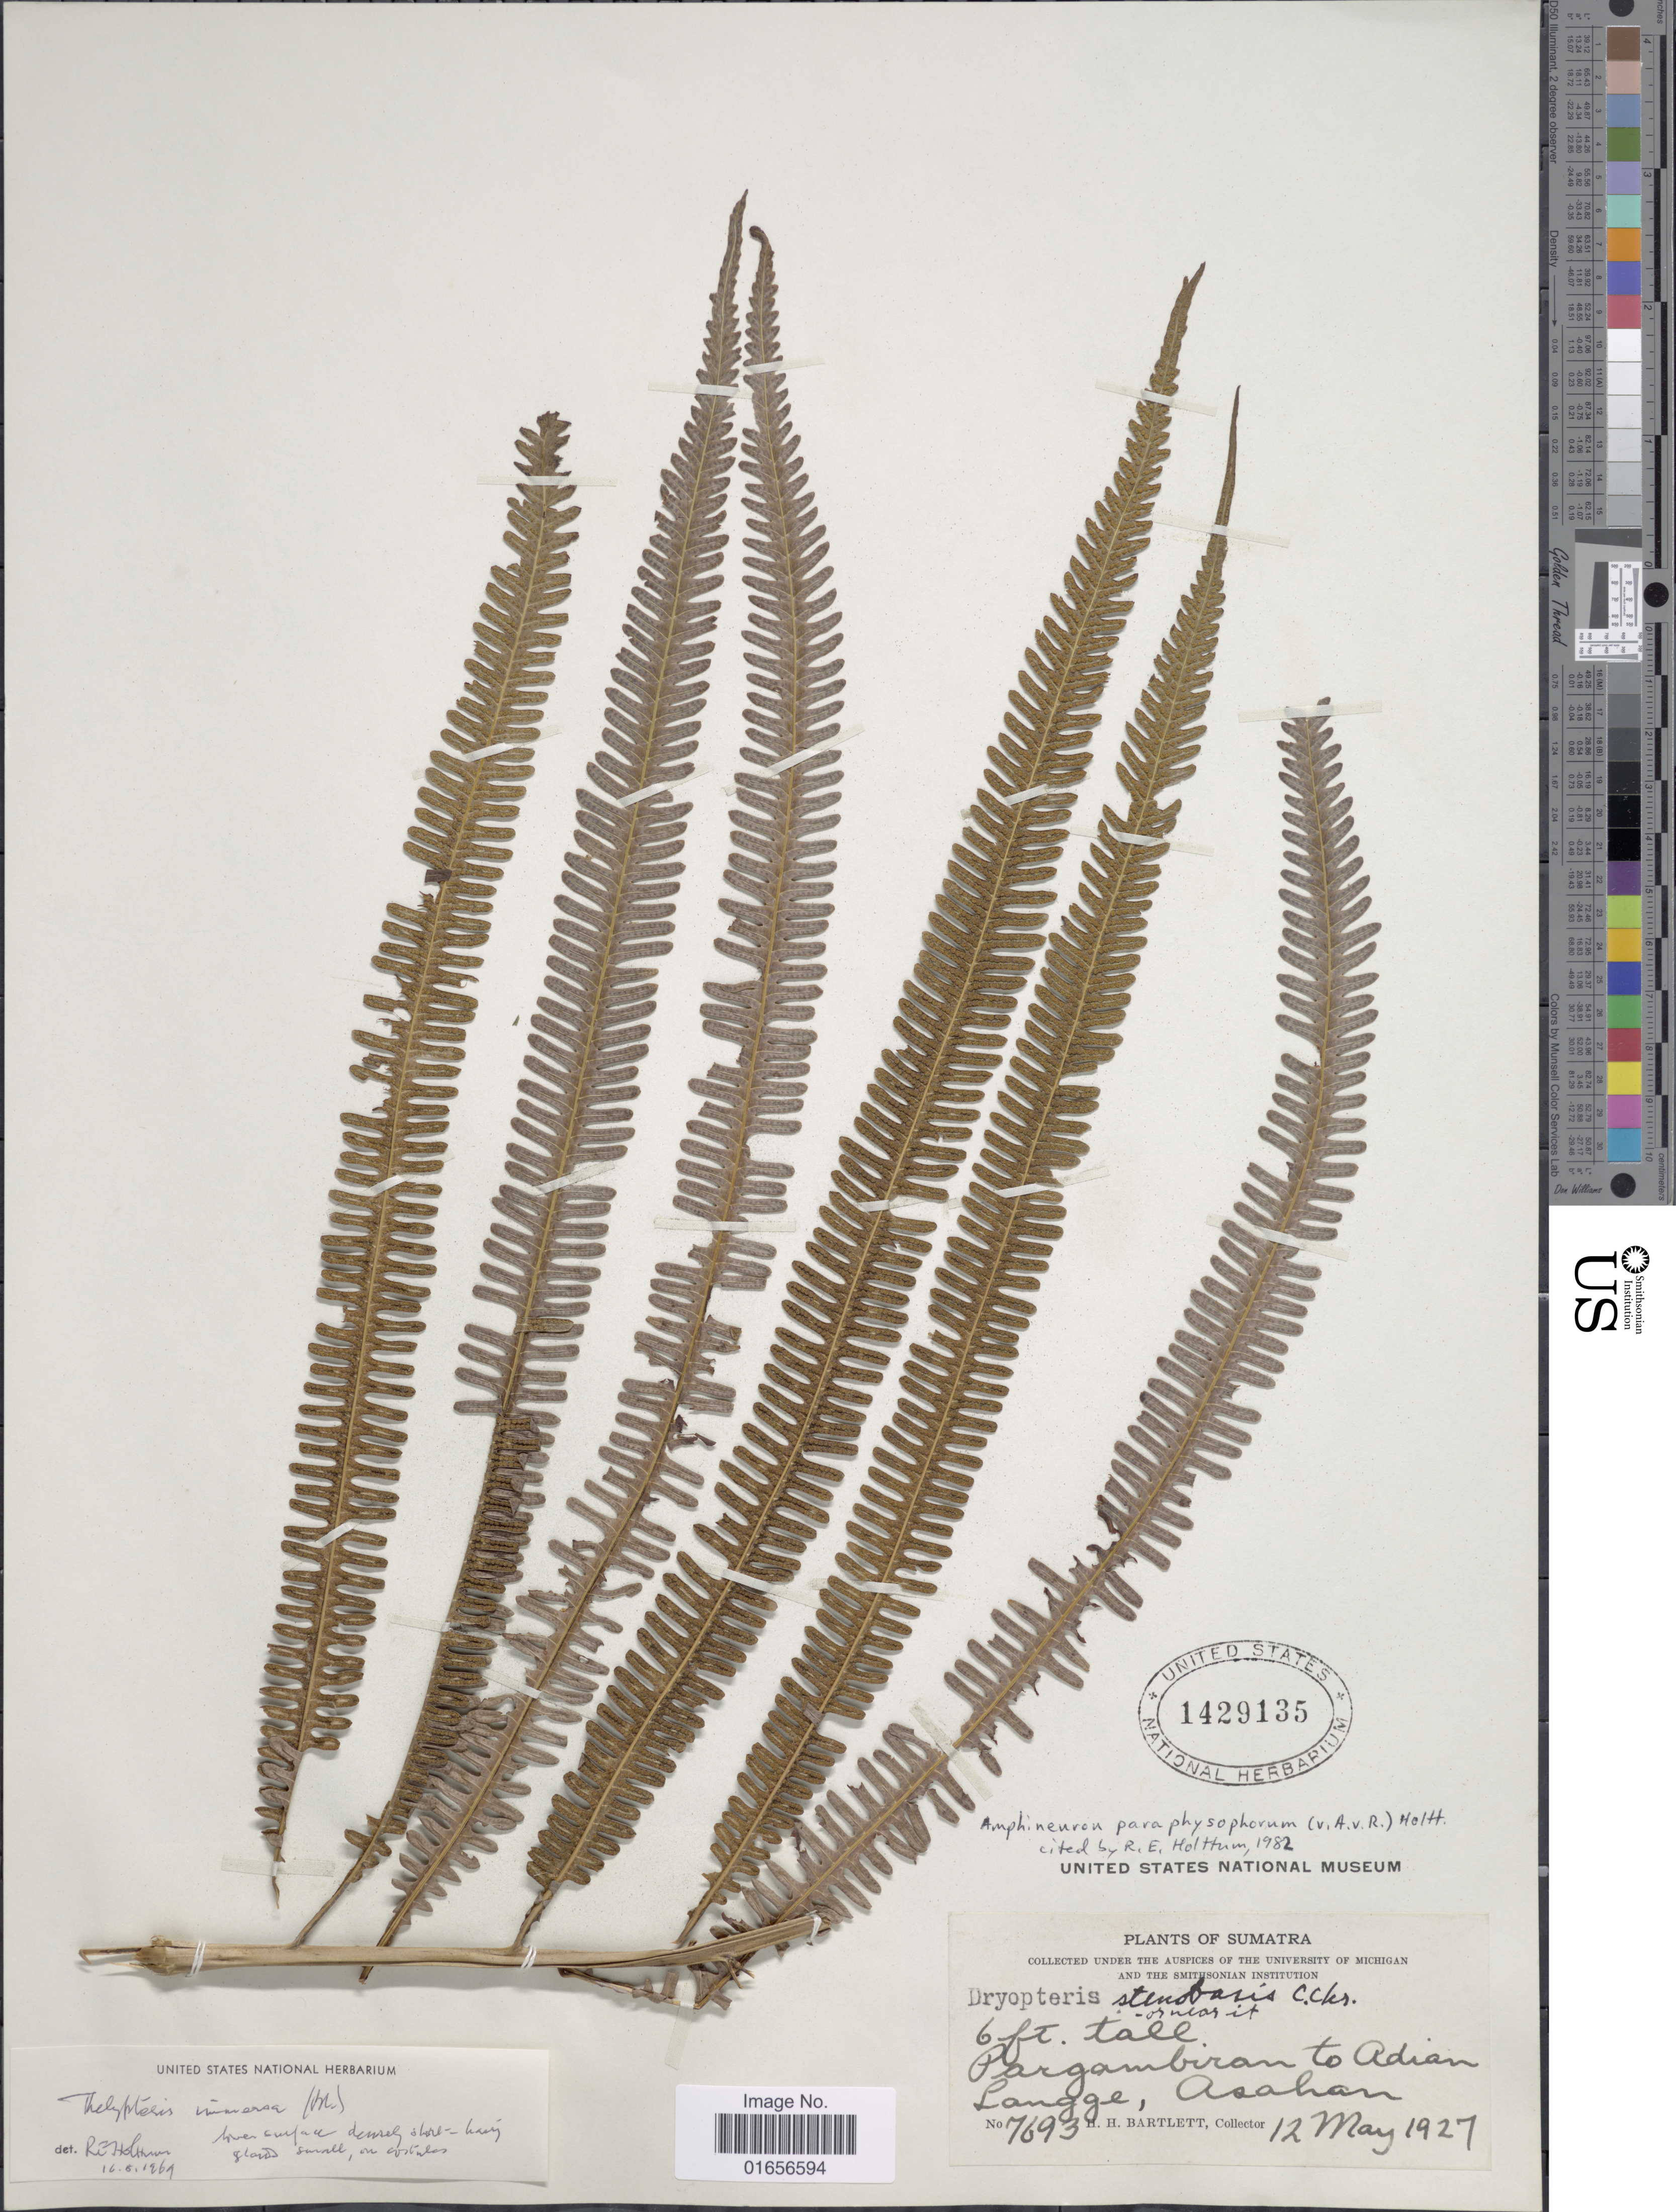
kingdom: Plantae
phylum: Tracheophyta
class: Polypodiopsida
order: Polypodiales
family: Thelypteridaceae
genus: Amphineuron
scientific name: Amphineuron paraphysophorum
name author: (Alderw.) Holttum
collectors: H. H. Bartlett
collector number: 7693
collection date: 1927-05-12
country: Indonesia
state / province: Sumatra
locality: Sumatra, Pargambiran to Adian Langge, Asahan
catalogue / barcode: US 1429135